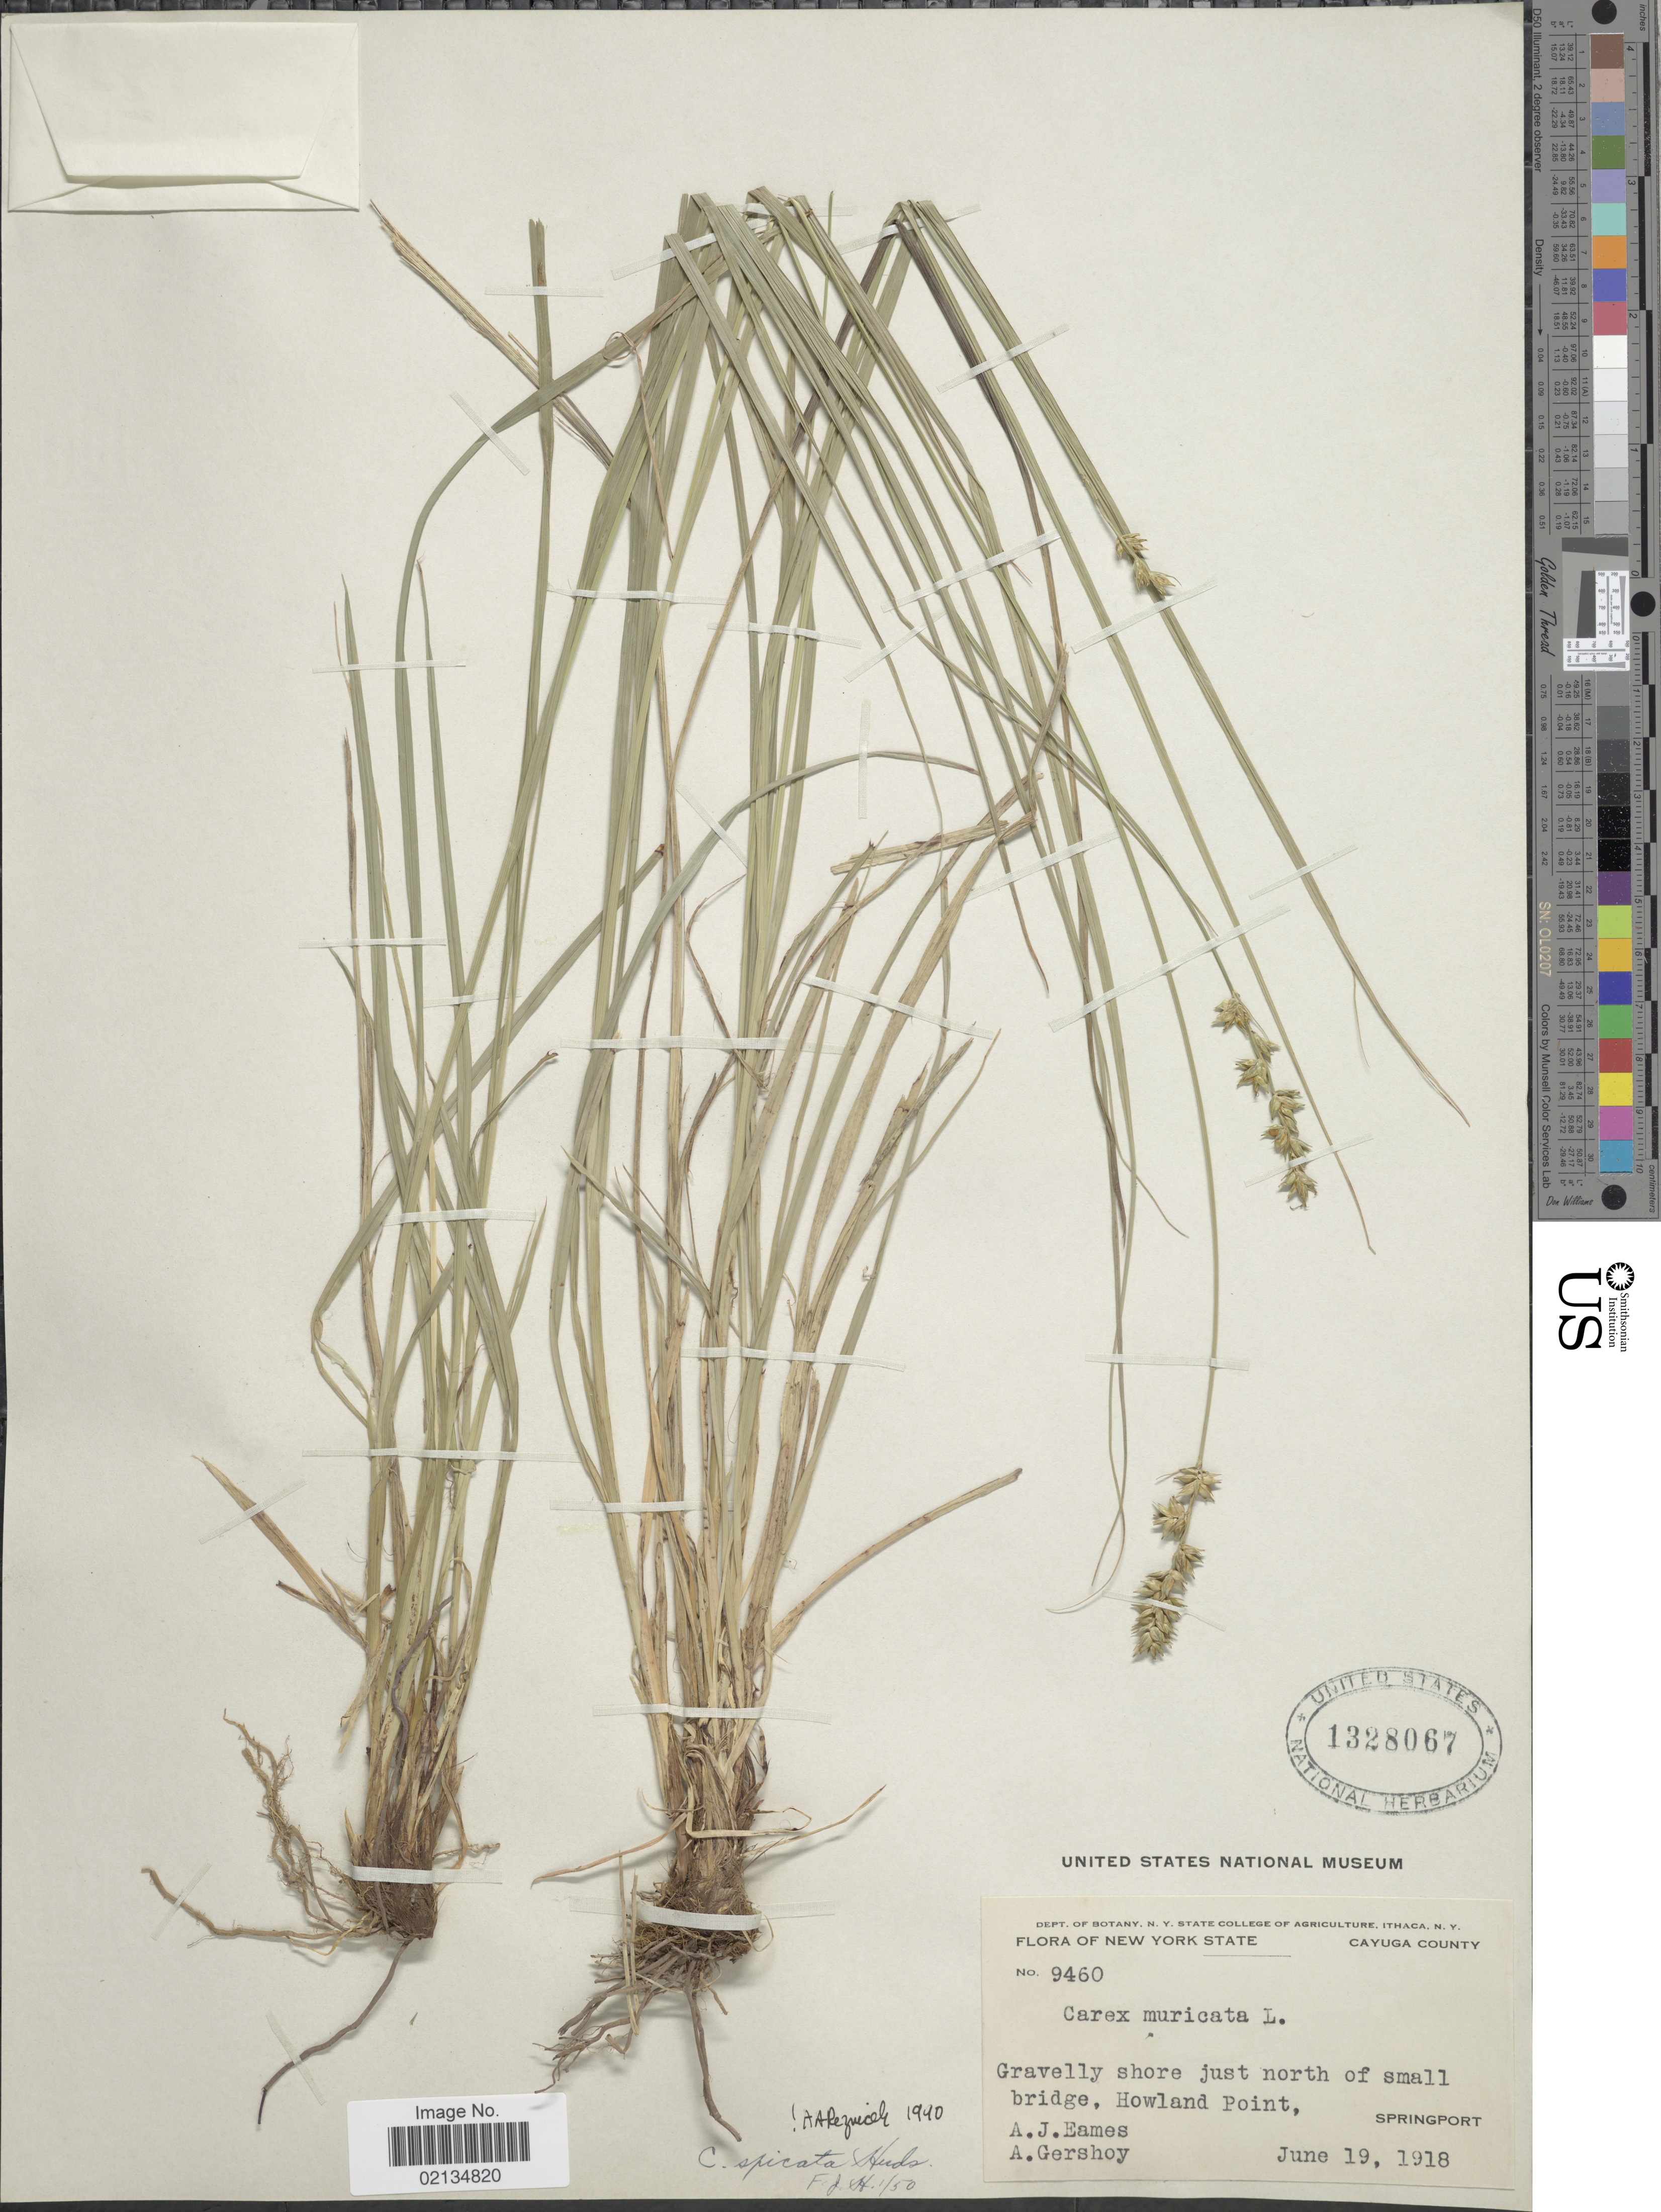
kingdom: Plantae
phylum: Tracheophyta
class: Liliopsida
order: Poales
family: Cyperaceae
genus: Carex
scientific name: Carex spicata subsp. spicata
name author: Huds.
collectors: A. J. Eames & A. Gershoy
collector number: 9460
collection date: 1918-06-19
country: United States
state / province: New York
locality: New York State. Cayuga County. Gravelly shore just north of small bridge, Howland Point, Springport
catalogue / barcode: US 1328067